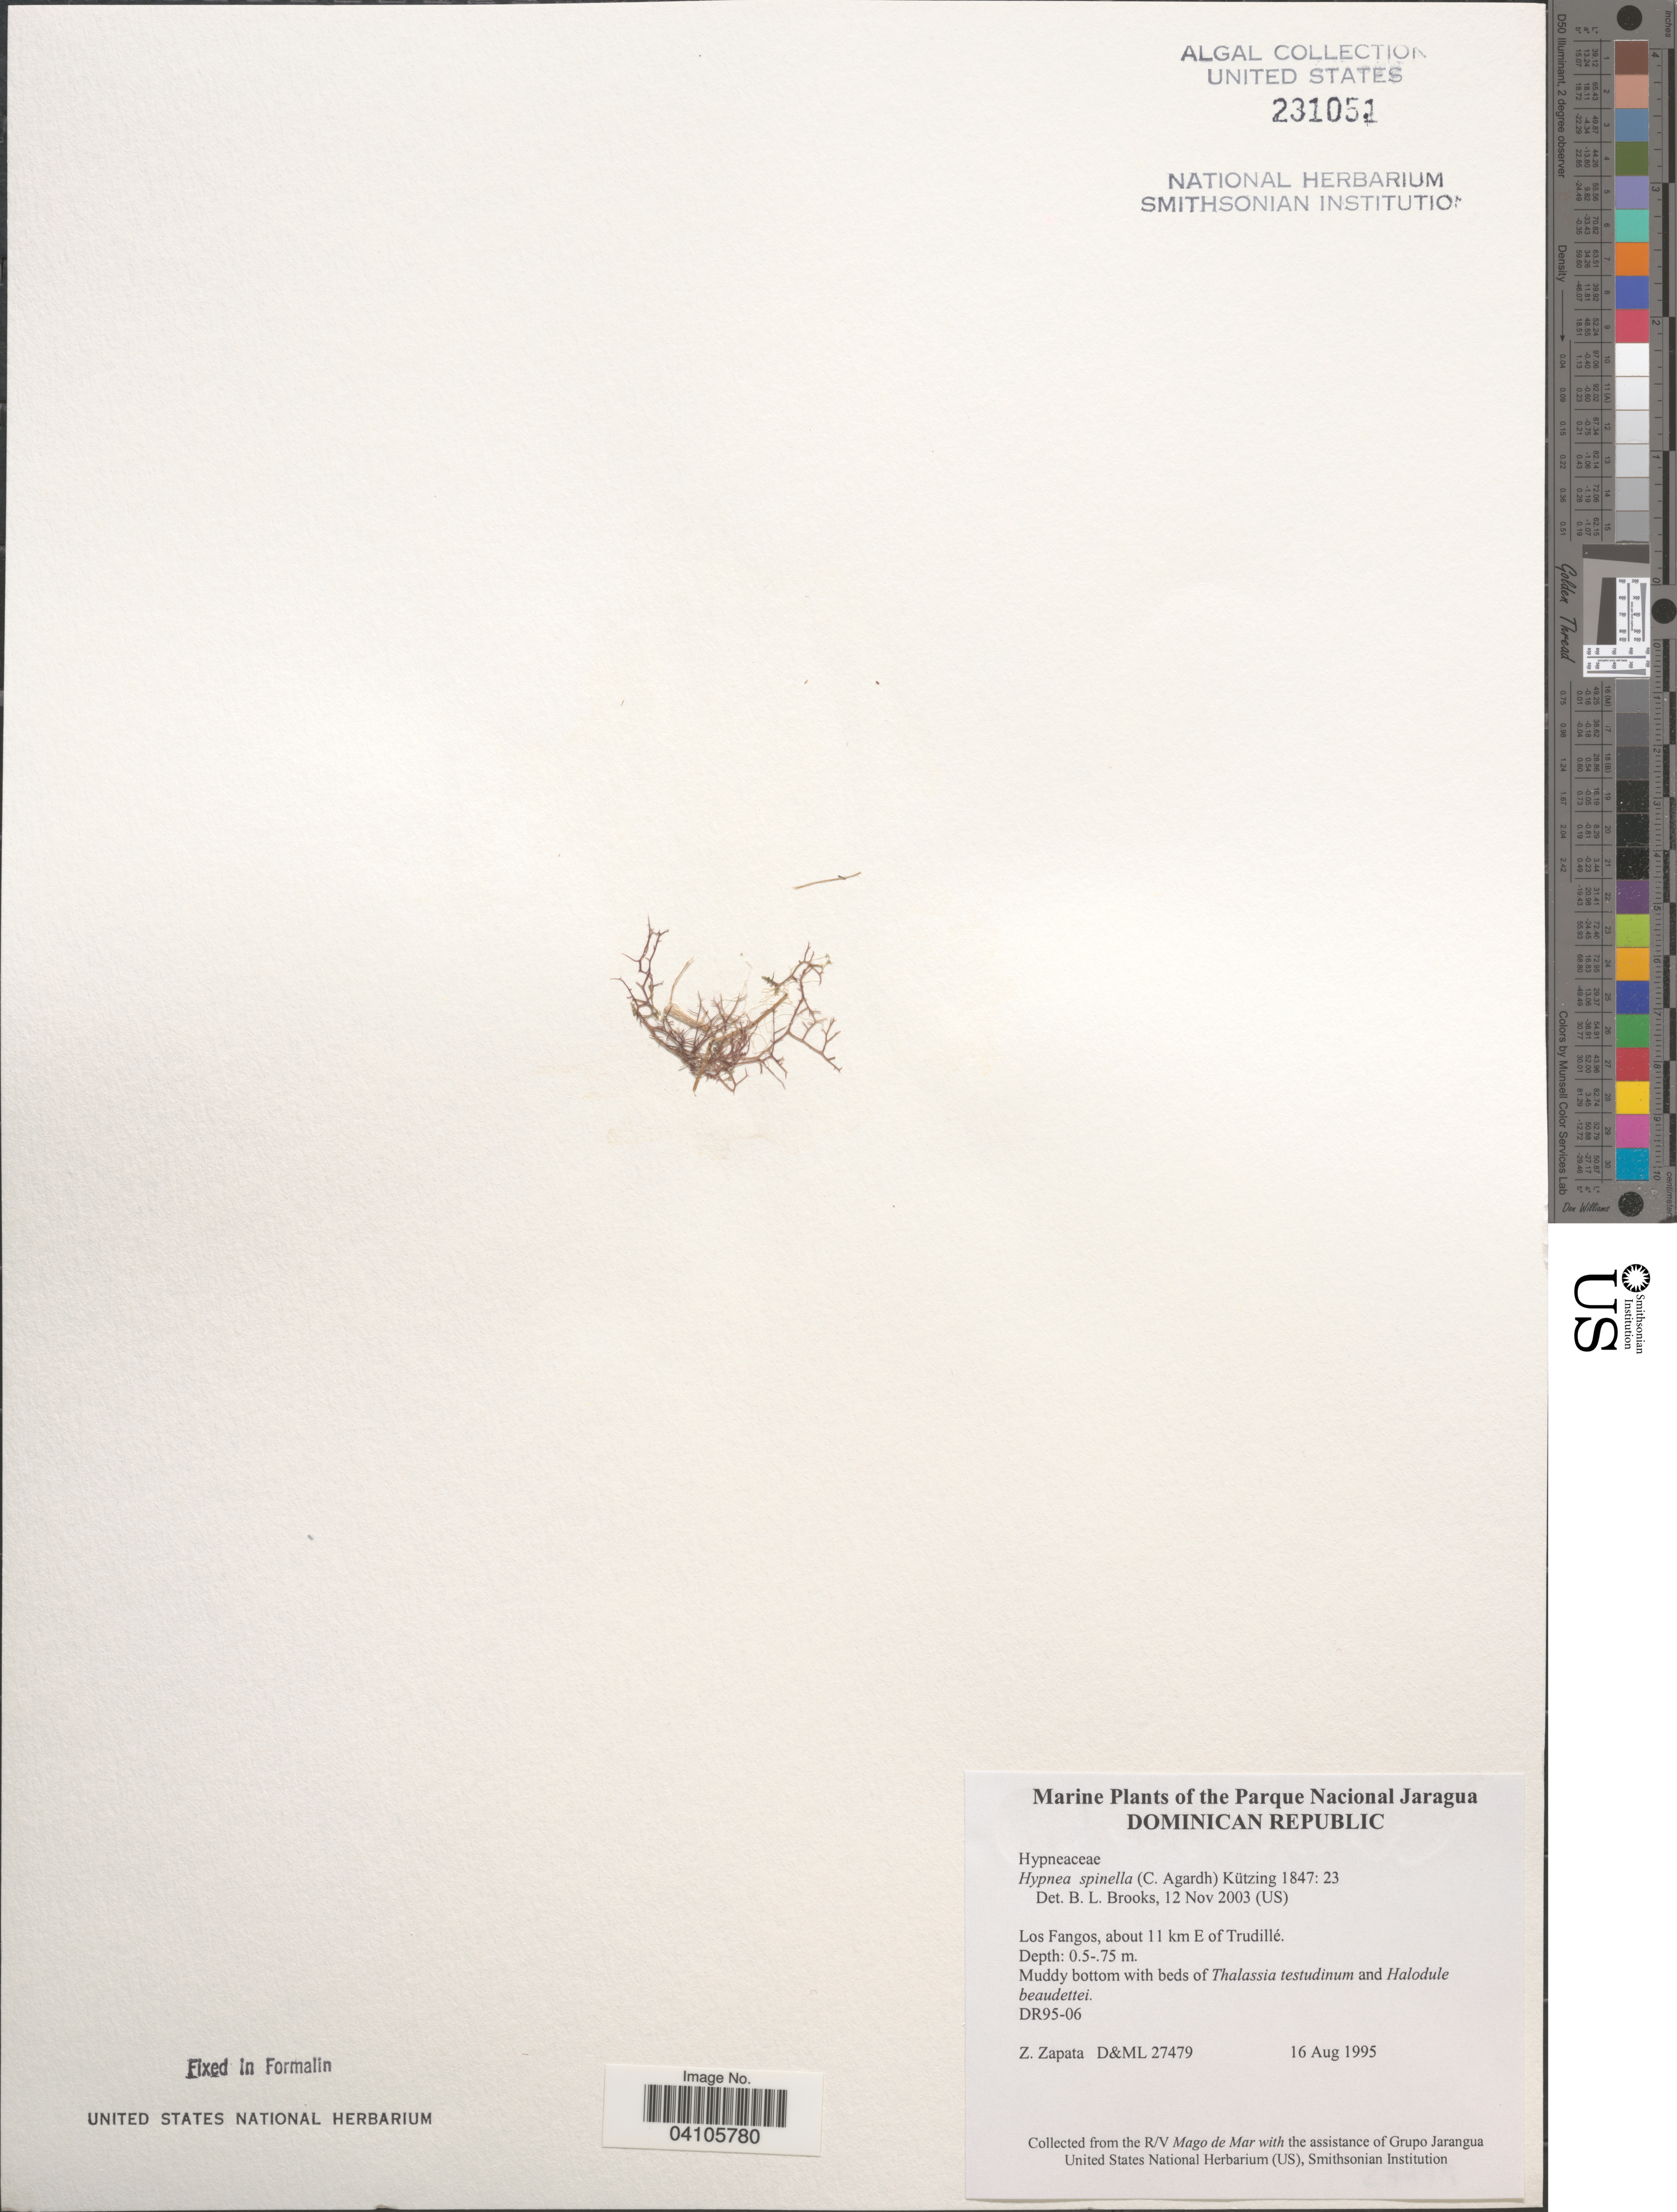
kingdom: Plantae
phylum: Rhodophyta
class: Florideophyceae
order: Gigartinales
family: Cystocloniaceae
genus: Hypnea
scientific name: Hypnea spinella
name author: (C. Agardh) Kütz.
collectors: Z. Zapata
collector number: D&ML27479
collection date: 1995-08-16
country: Dominican Republic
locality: The Parque Nacional Jaragua. Los Fangos, about 11 km E of Trudillé.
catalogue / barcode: US 231051